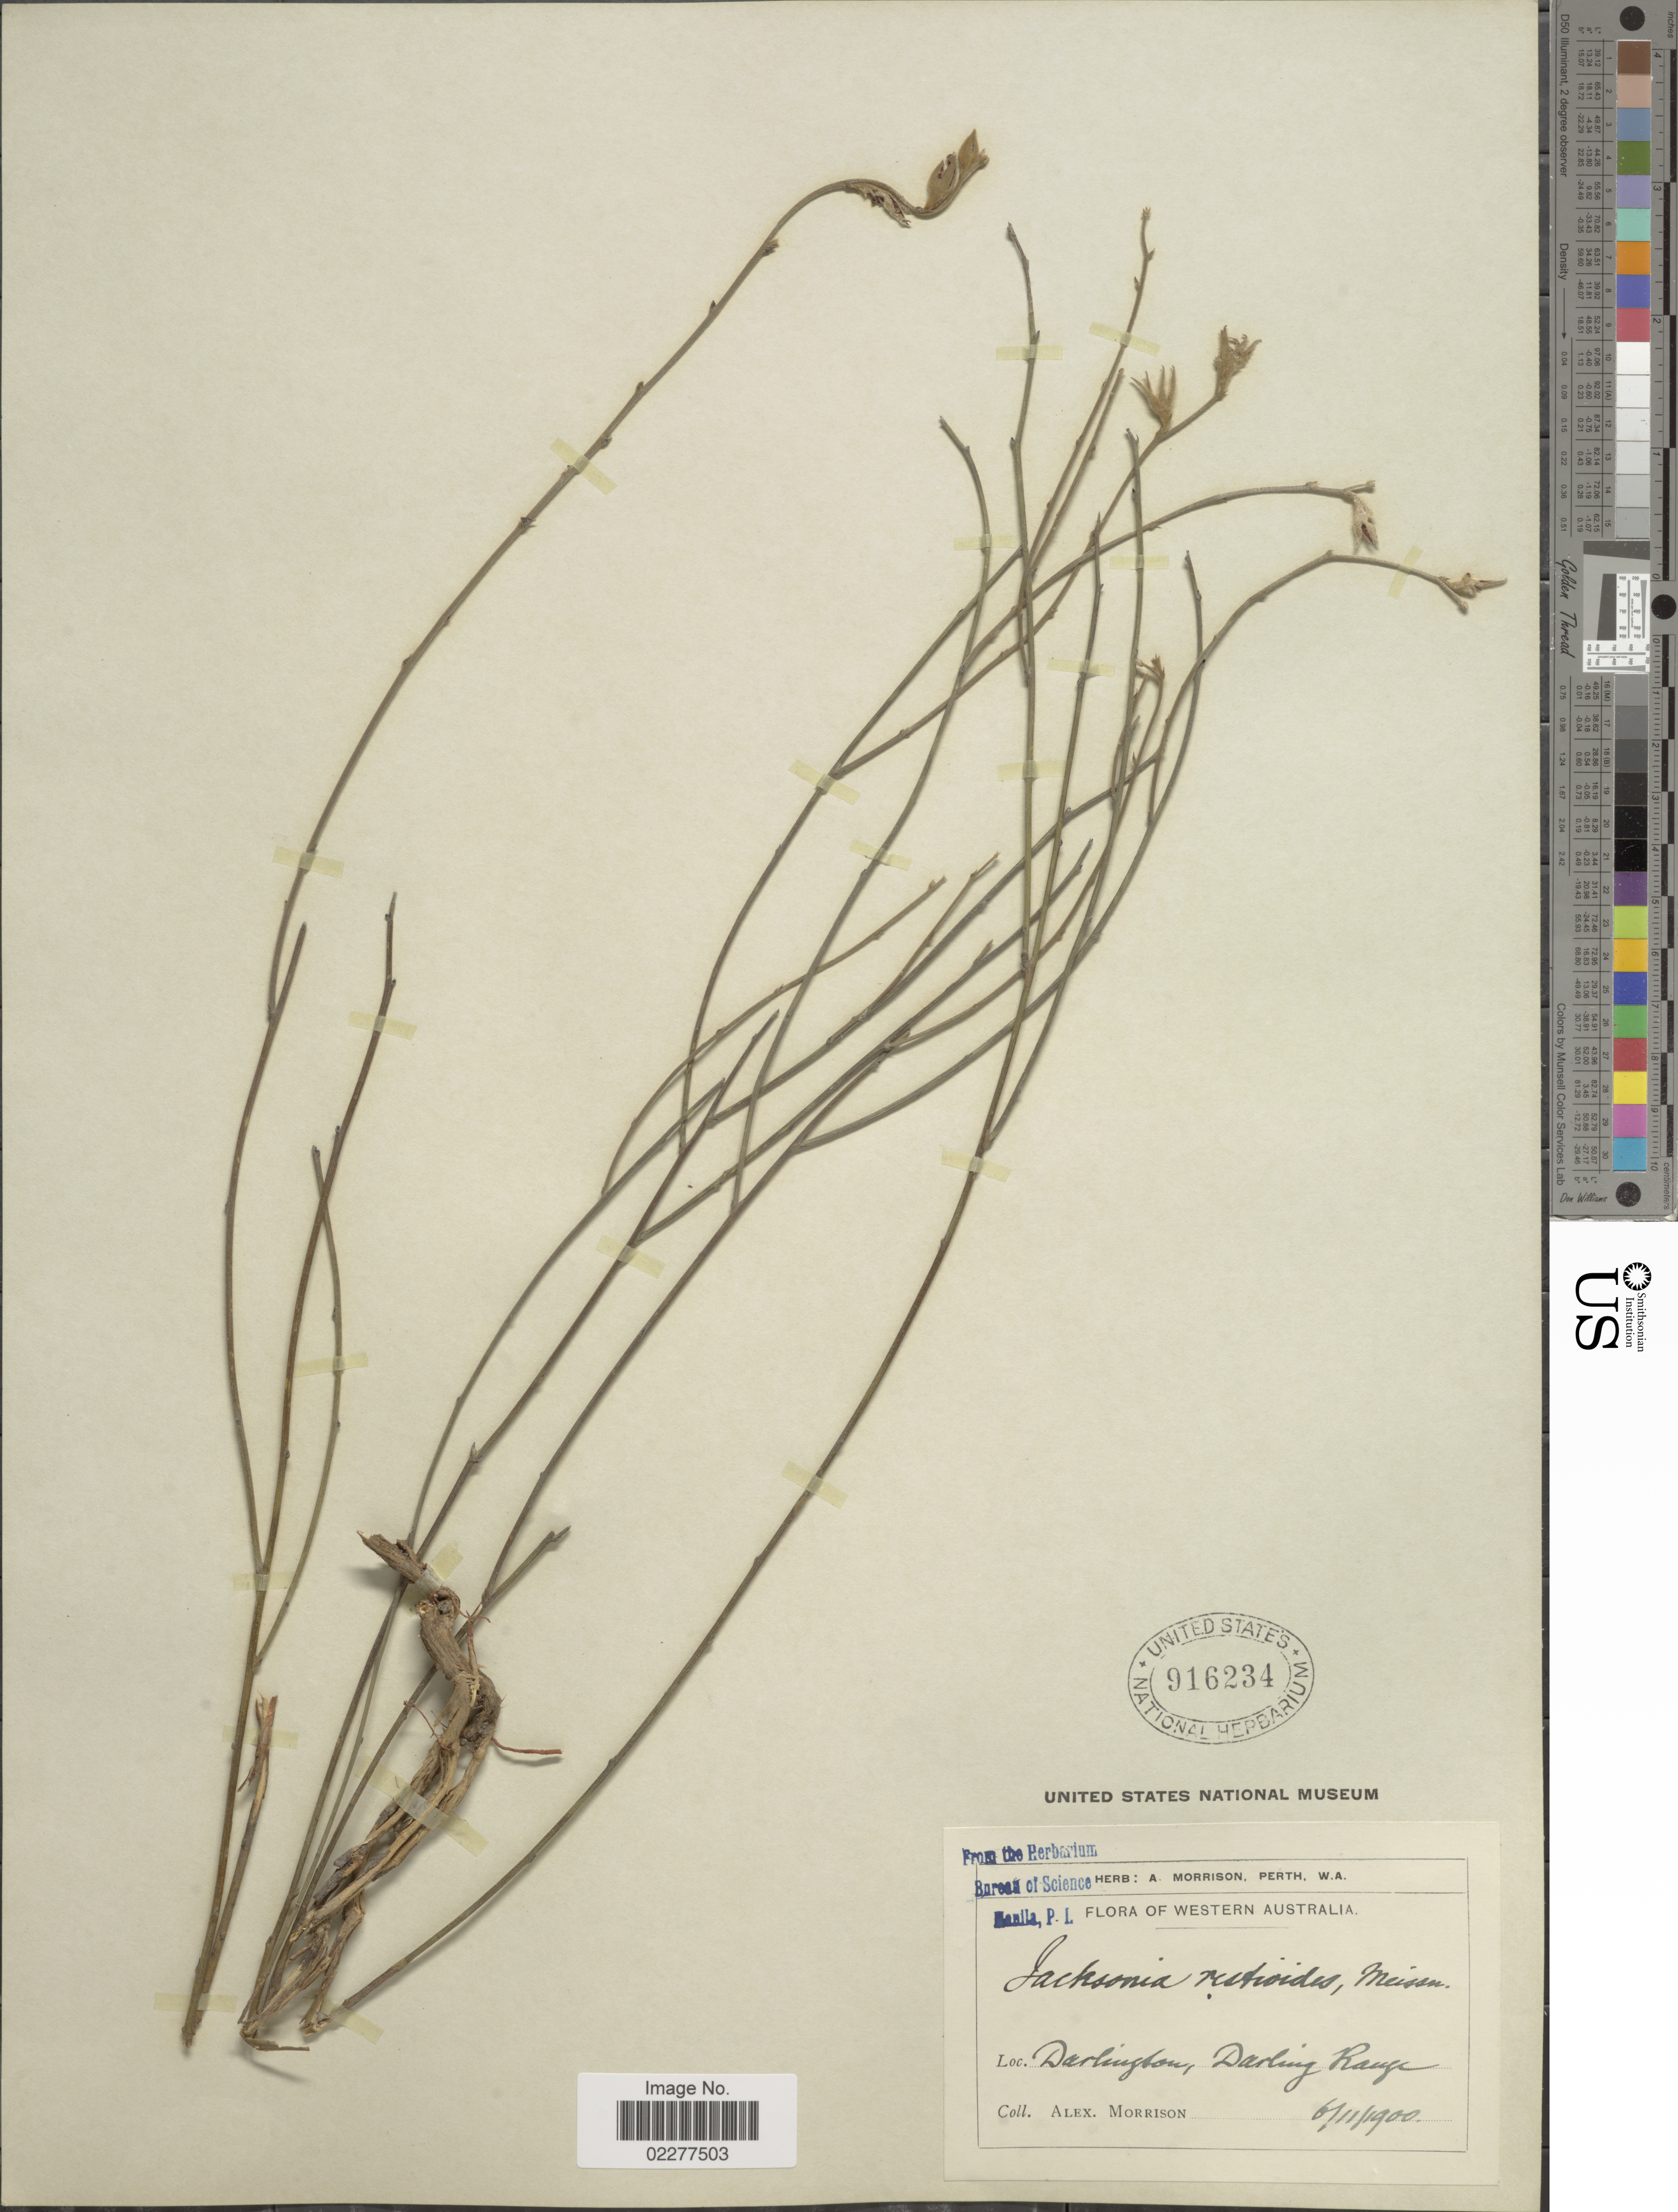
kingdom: Plantae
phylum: Tracheophyta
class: Magnoliopsida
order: Fabales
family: Fabaceae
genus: Jacksonia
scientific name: Jacksonia restioides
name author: Meisn.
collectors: A. Morrison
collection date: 1900-11-06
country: Australia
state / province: Western Australia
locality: Darlington, Darling Range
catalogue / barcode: US 916234